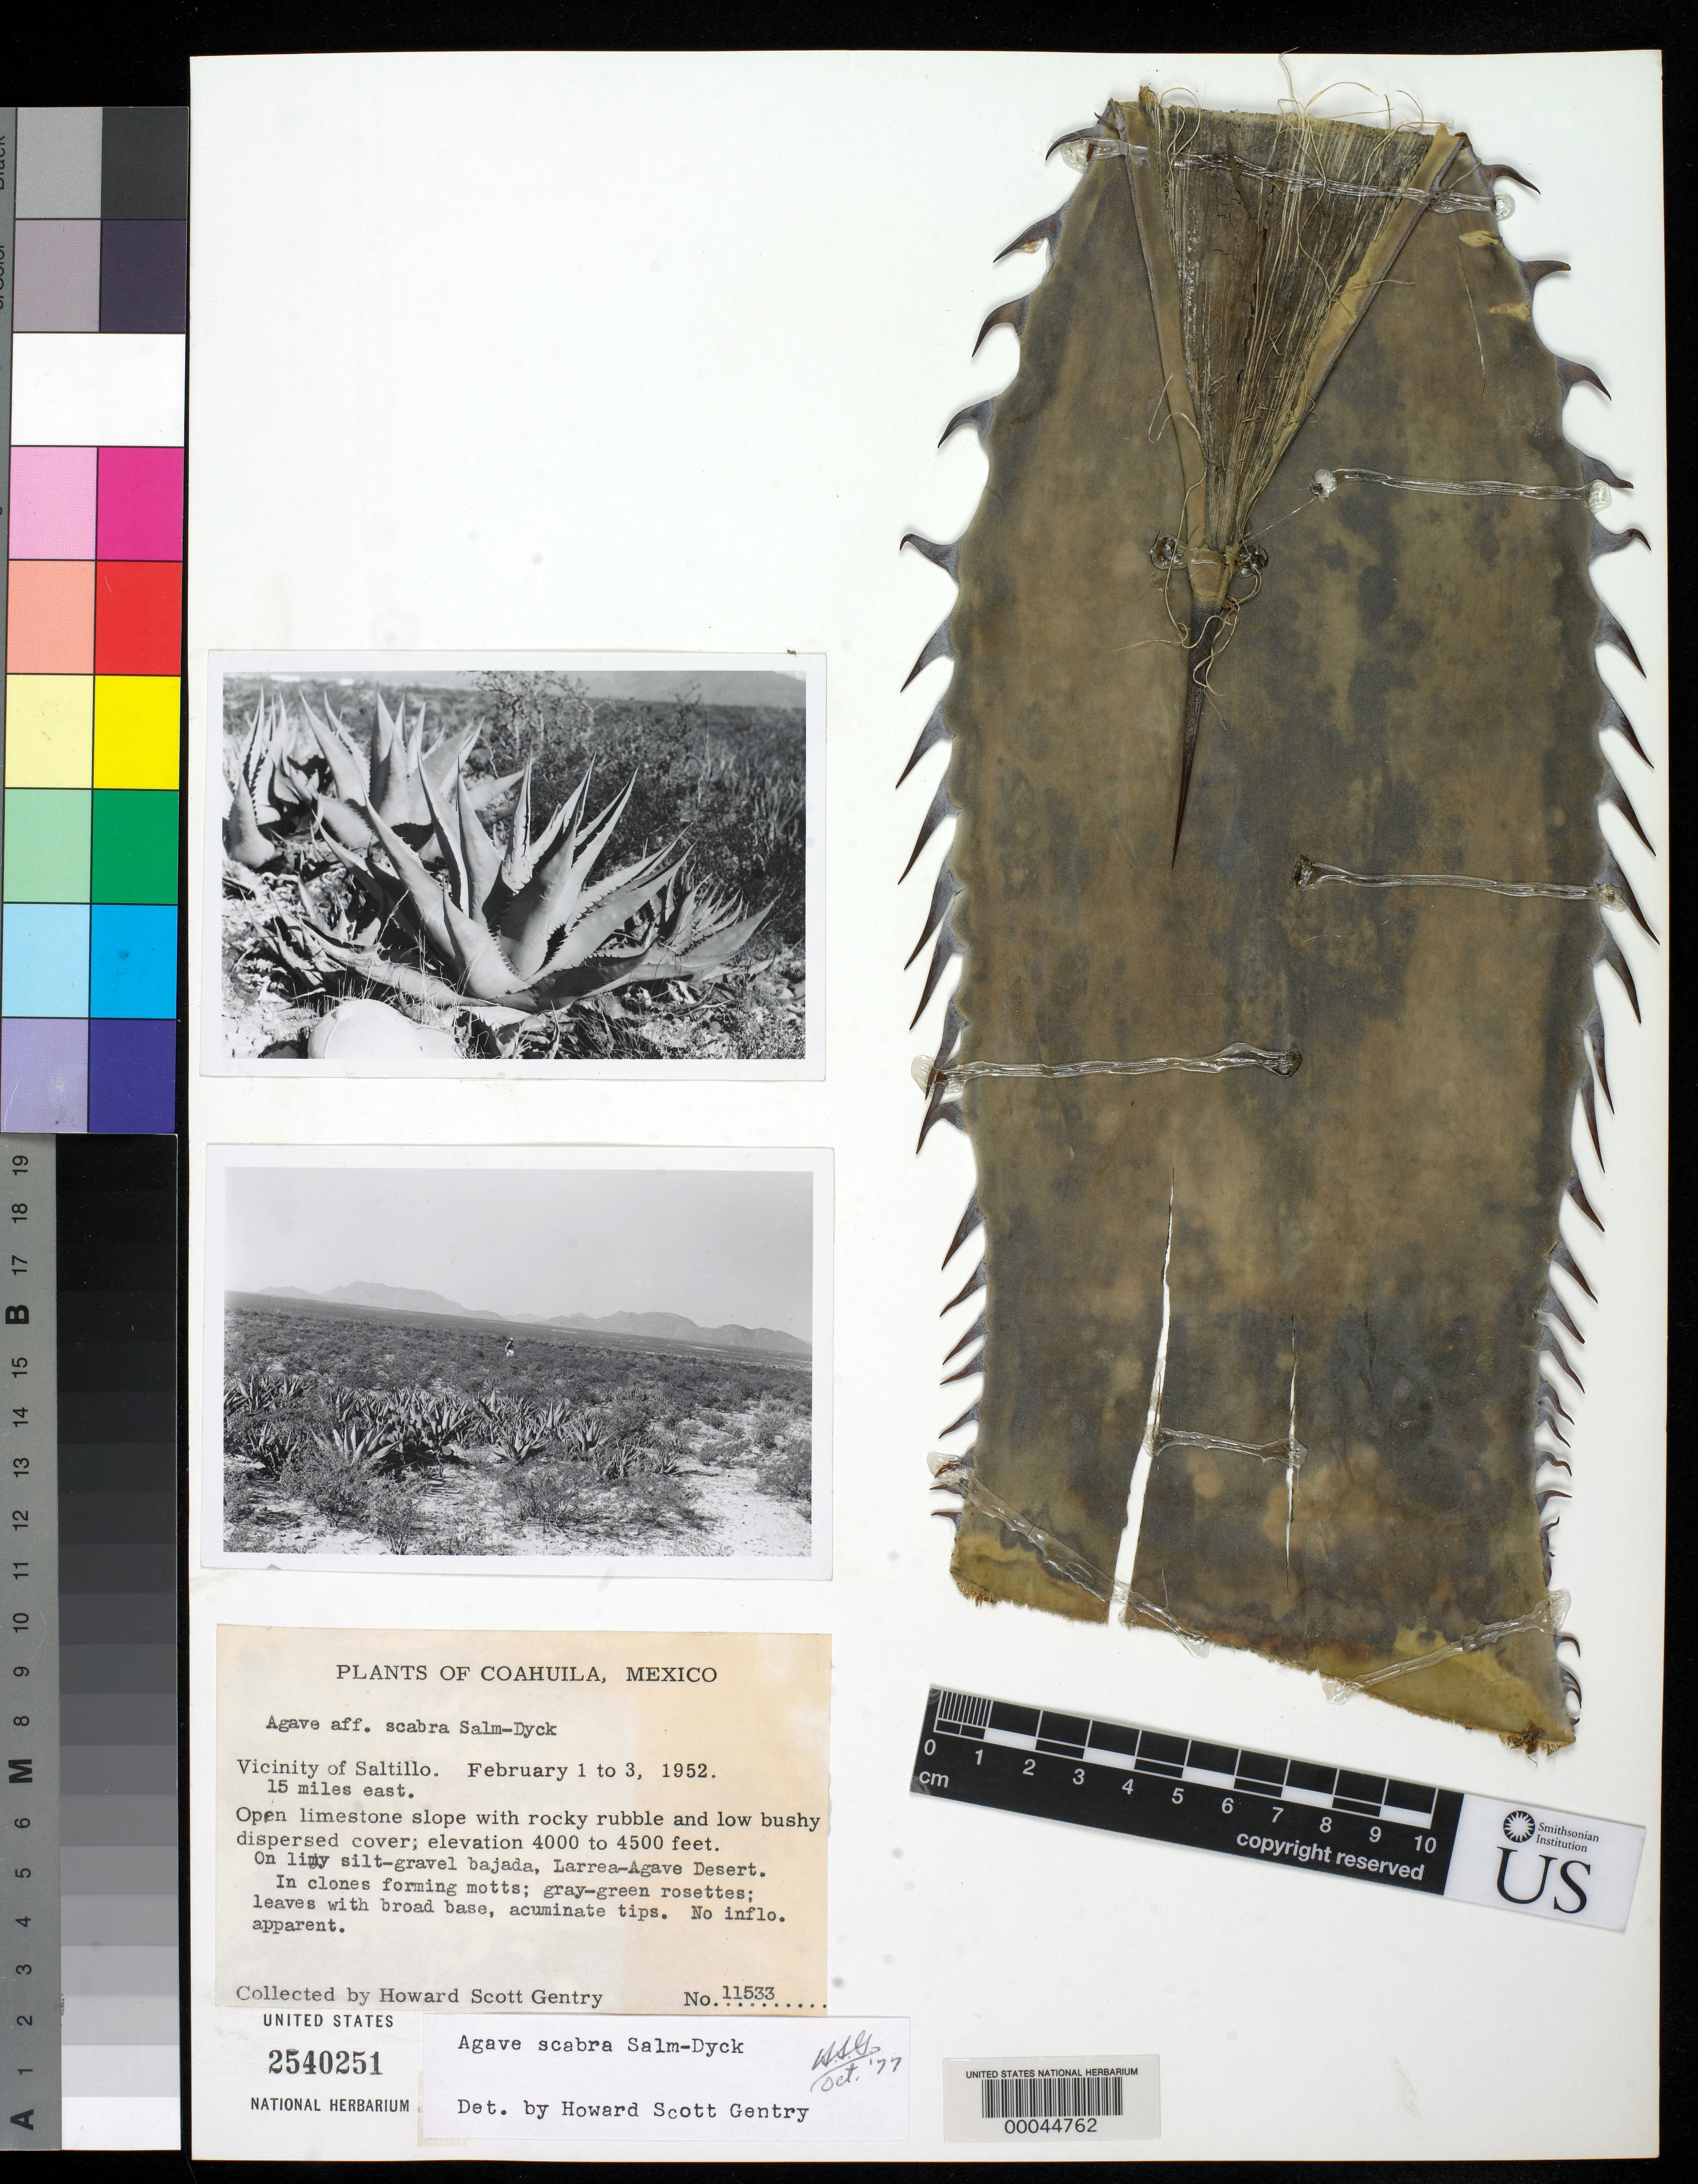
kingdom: Plantae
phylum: Tracheophyta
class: Liliopsida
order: Asparagales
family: Asparagaceae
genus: Agave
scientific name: Agave scabra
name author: Salm-Dyck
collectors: H. S. Gentry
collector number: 11533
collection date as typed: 01 Feb 1952 to 03 Feb 1952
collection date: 1952-02-01/1952-02-03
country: Mexico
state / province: Coahuila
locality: Vicinity of Saltillo, 15 mi E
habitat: Open limestone slope w/rocky rubble & low bushy dispersed cover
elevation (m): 1219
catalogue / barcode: US 2540251